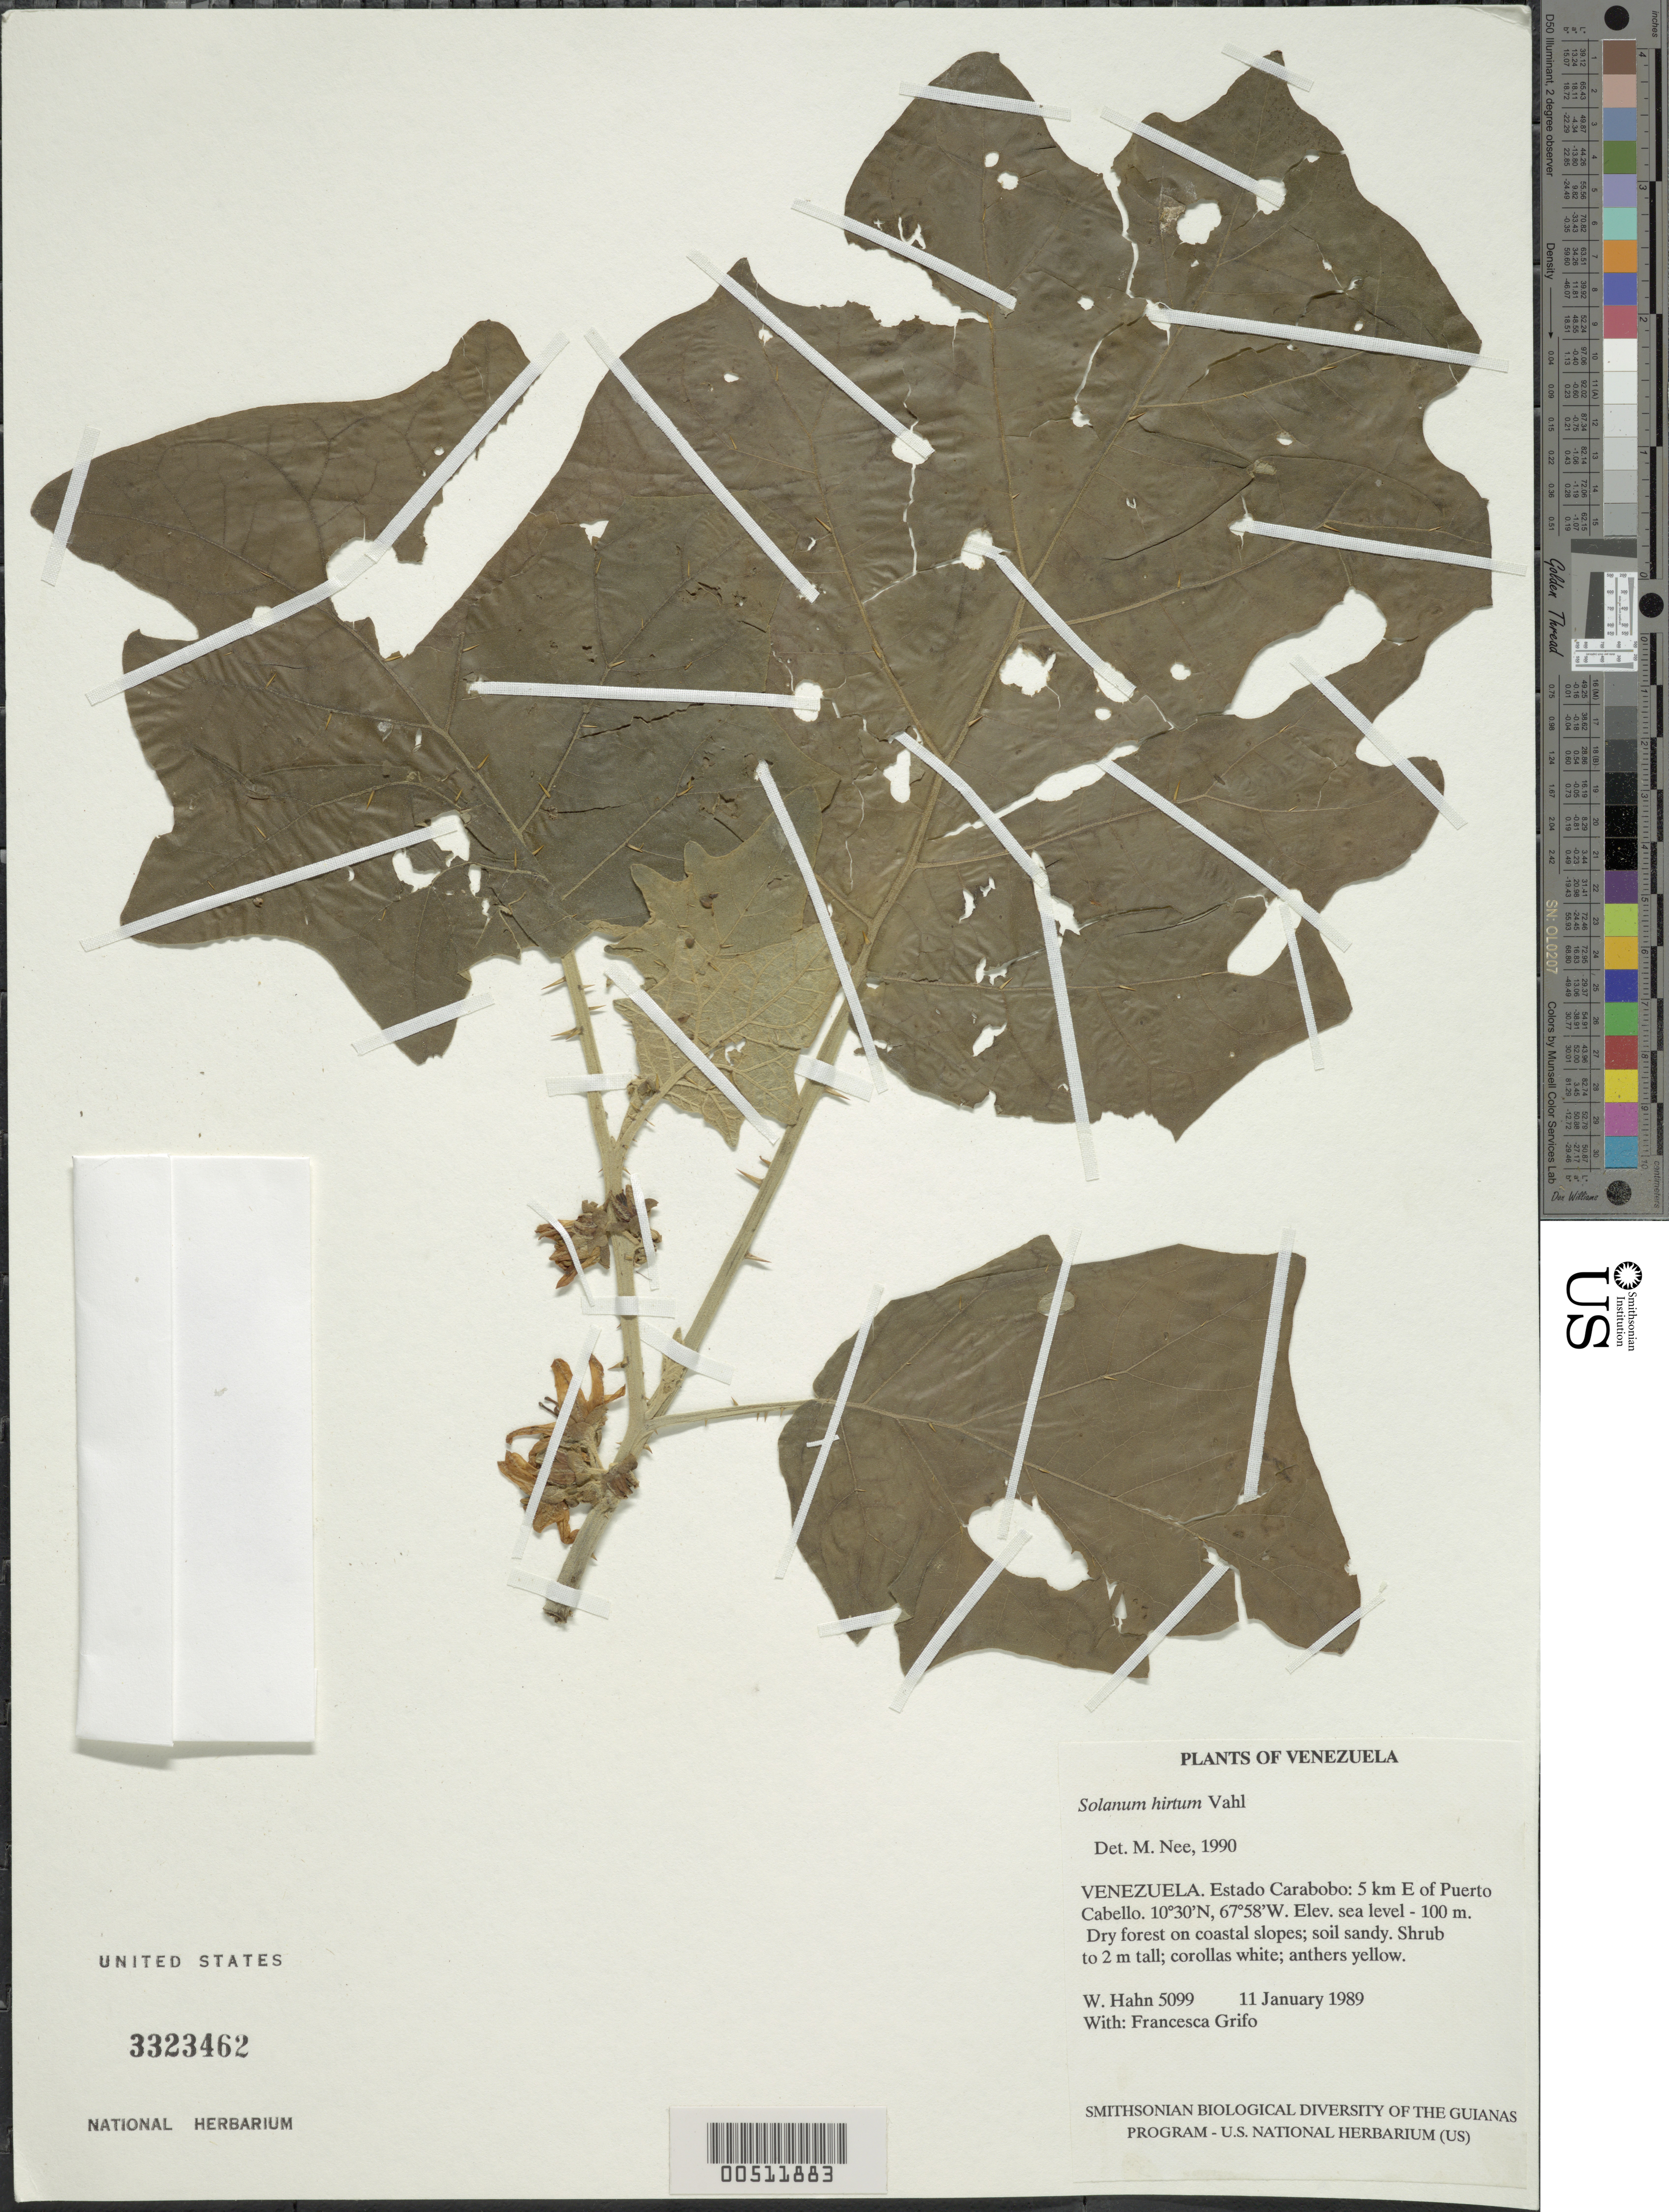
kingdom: Plantae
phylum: Tracheophyta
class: Magnoliopsida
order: Solanales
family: Solanaceae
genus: Solanum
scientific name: Solanum hirtum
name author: Vahl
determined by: Nee, Michael H.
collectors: W. J. Hahn & F. Grifo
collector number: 5099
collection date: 1989-01-11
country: Venezuela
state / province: Carabobo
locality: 5 km E of Puerto Cabello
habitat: Dry forest on coastal slopes; soil sandy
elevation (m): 0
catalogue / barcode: US 3323462